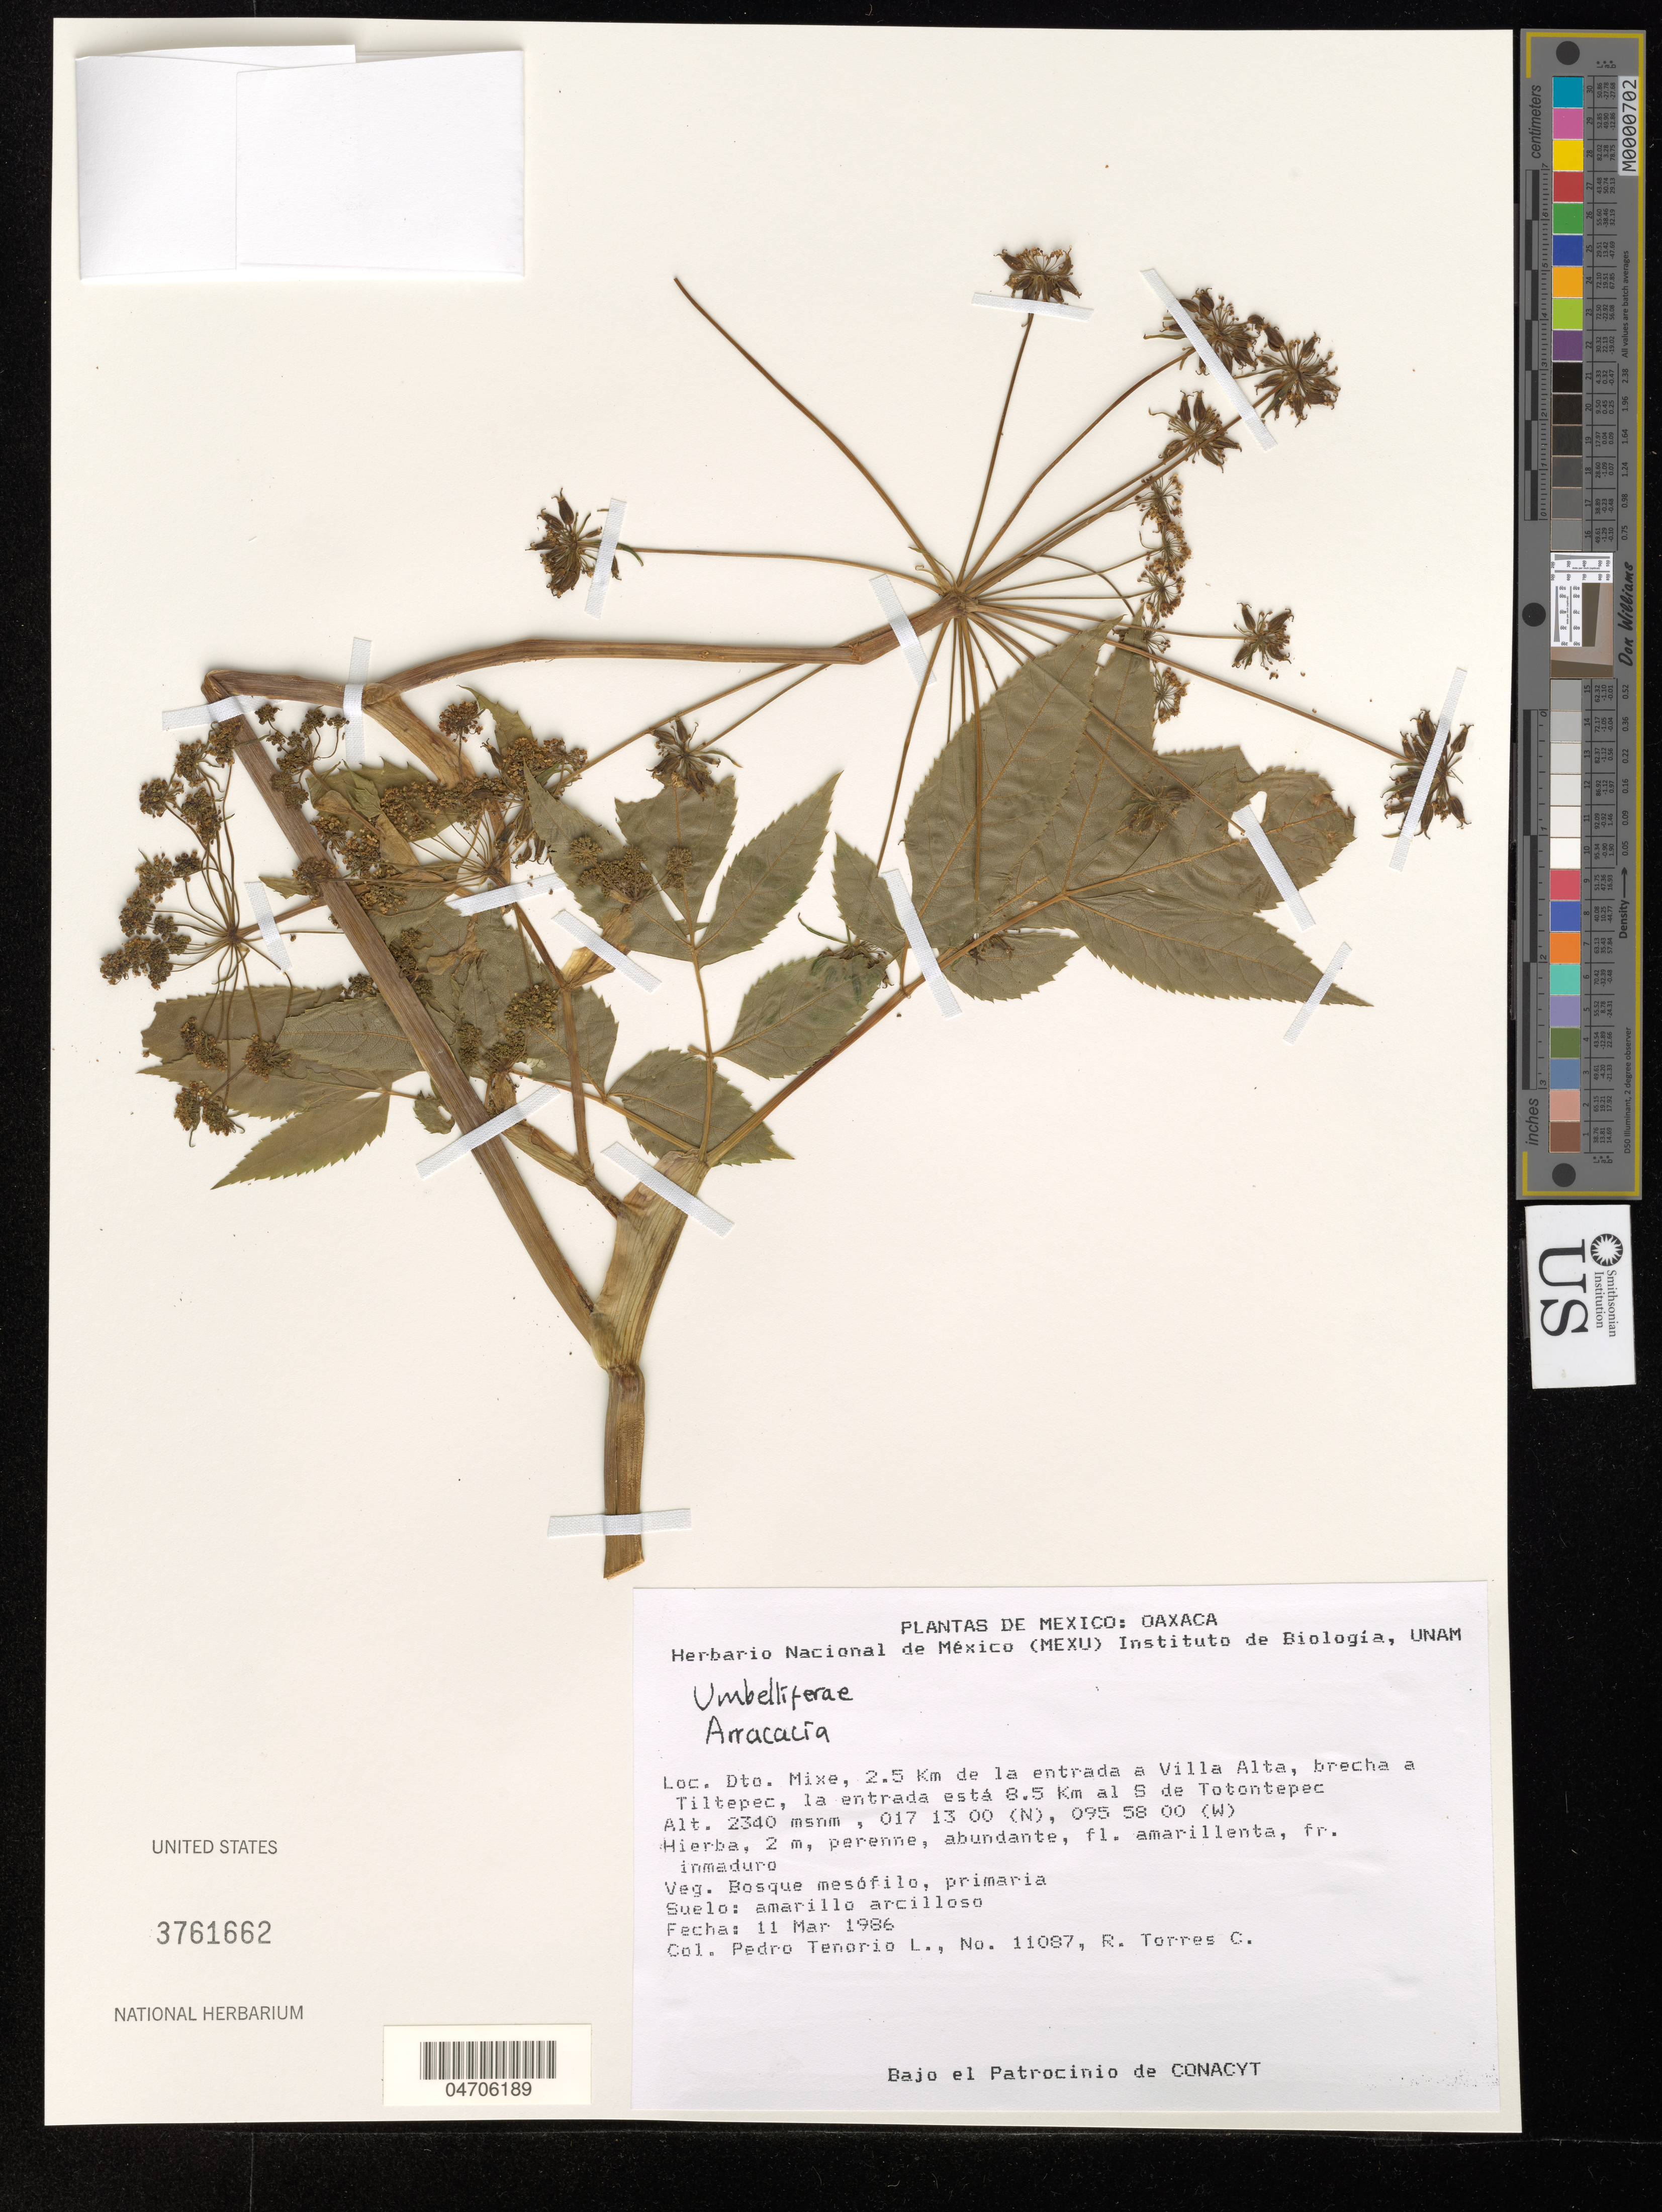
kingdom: Plantae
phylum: Tracheophyta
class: Magnoliopsida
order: Apiales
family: Apiaceae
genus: Arracacia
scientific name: Arracacia sp.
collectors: P. Tenorio L. & R. Torres C.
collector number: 11087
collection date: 1986-03-11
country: Mexico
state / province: Oaxaca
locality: Dto. Mixe, 2.5 Km de la entrada a Villa Alta, brecha a Tiltepec, la entrada está 8.5 Km al S de Totontepec.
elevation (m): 2340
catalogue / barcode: US 3761662